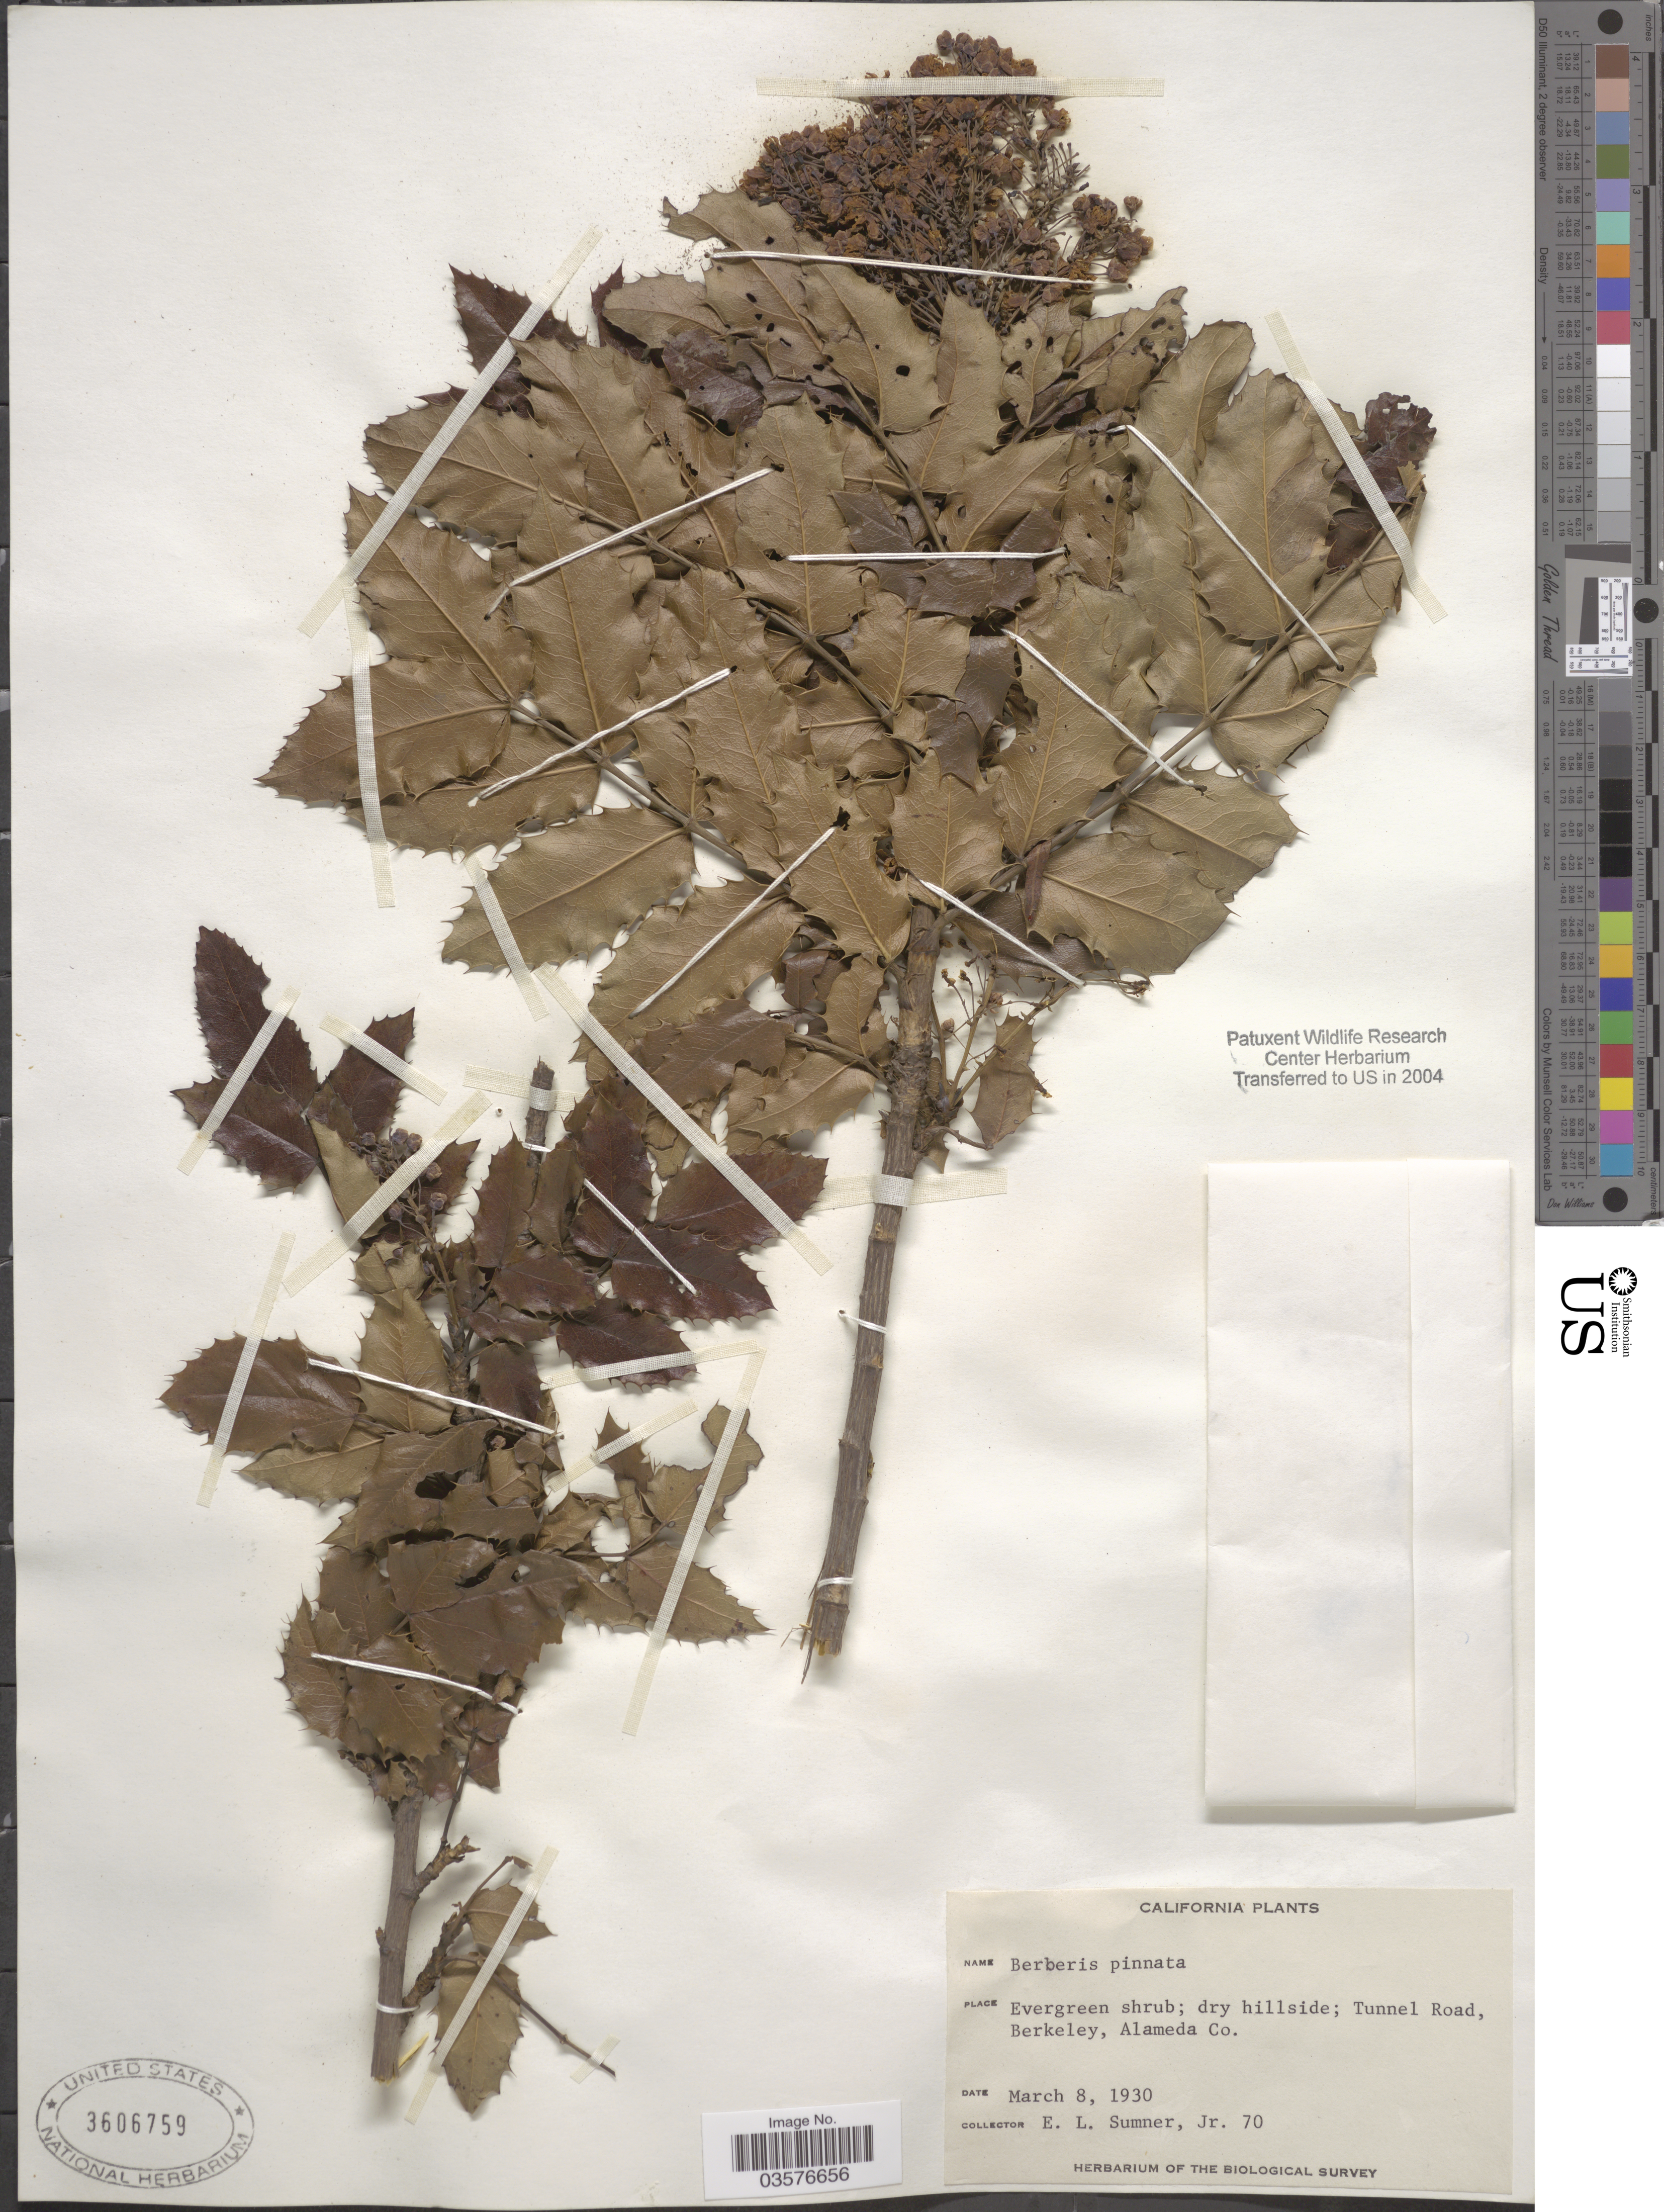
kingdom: Plantae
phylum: Tracheophyta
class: Magnoliopsida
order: Ranunculales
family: Berberidaceae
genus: Mahonia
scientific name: Mahonia pinnata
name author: (Lag.) Fedde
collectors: E. Sumner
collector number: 70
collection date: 1930-03-08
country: United States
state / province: California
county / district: Alameda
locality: Tunnel Road, Berkeley, Alameda Co.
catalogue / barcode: US 3606759